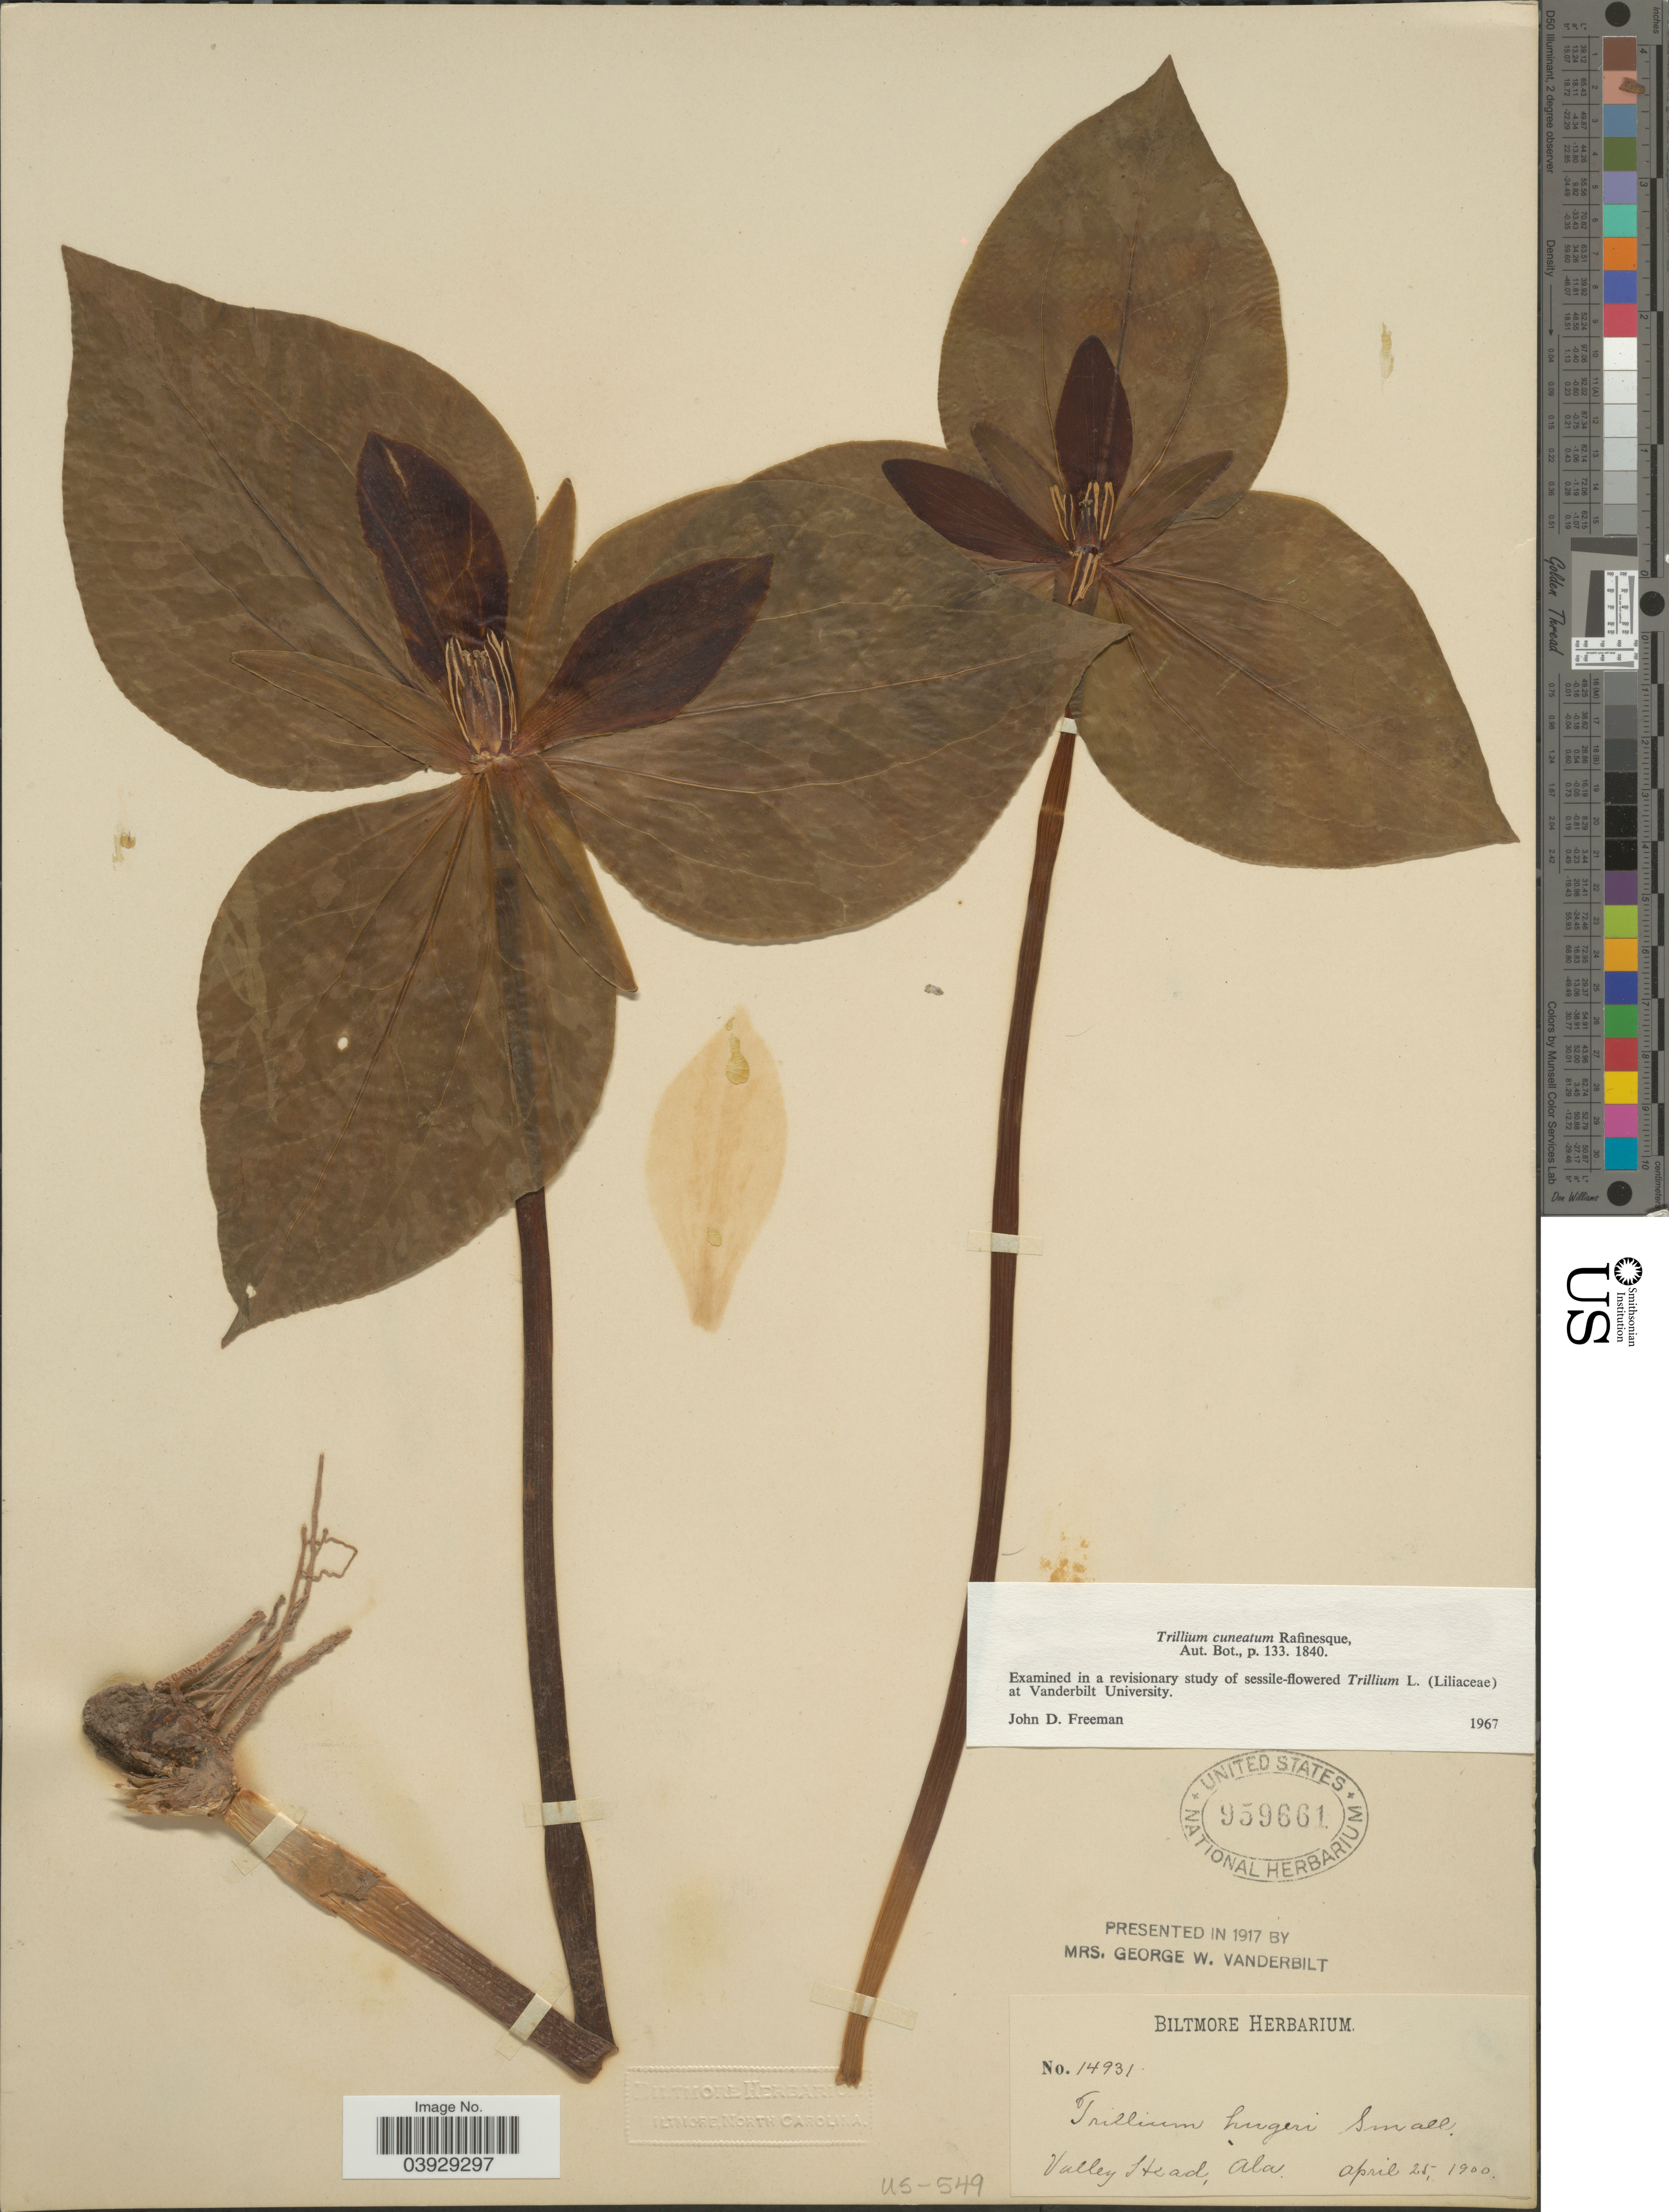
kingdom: Plantae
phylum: Tracheophyta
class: Liliopsida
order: Liliales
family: Melanthiaceae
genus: Trillium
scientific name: Trillium cuneatum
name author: Raf.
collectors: ex herb. Biltmore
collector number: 14931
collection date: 1900-04-25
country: United States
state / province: Alabama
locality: Valley Head.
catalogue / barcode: US 959661